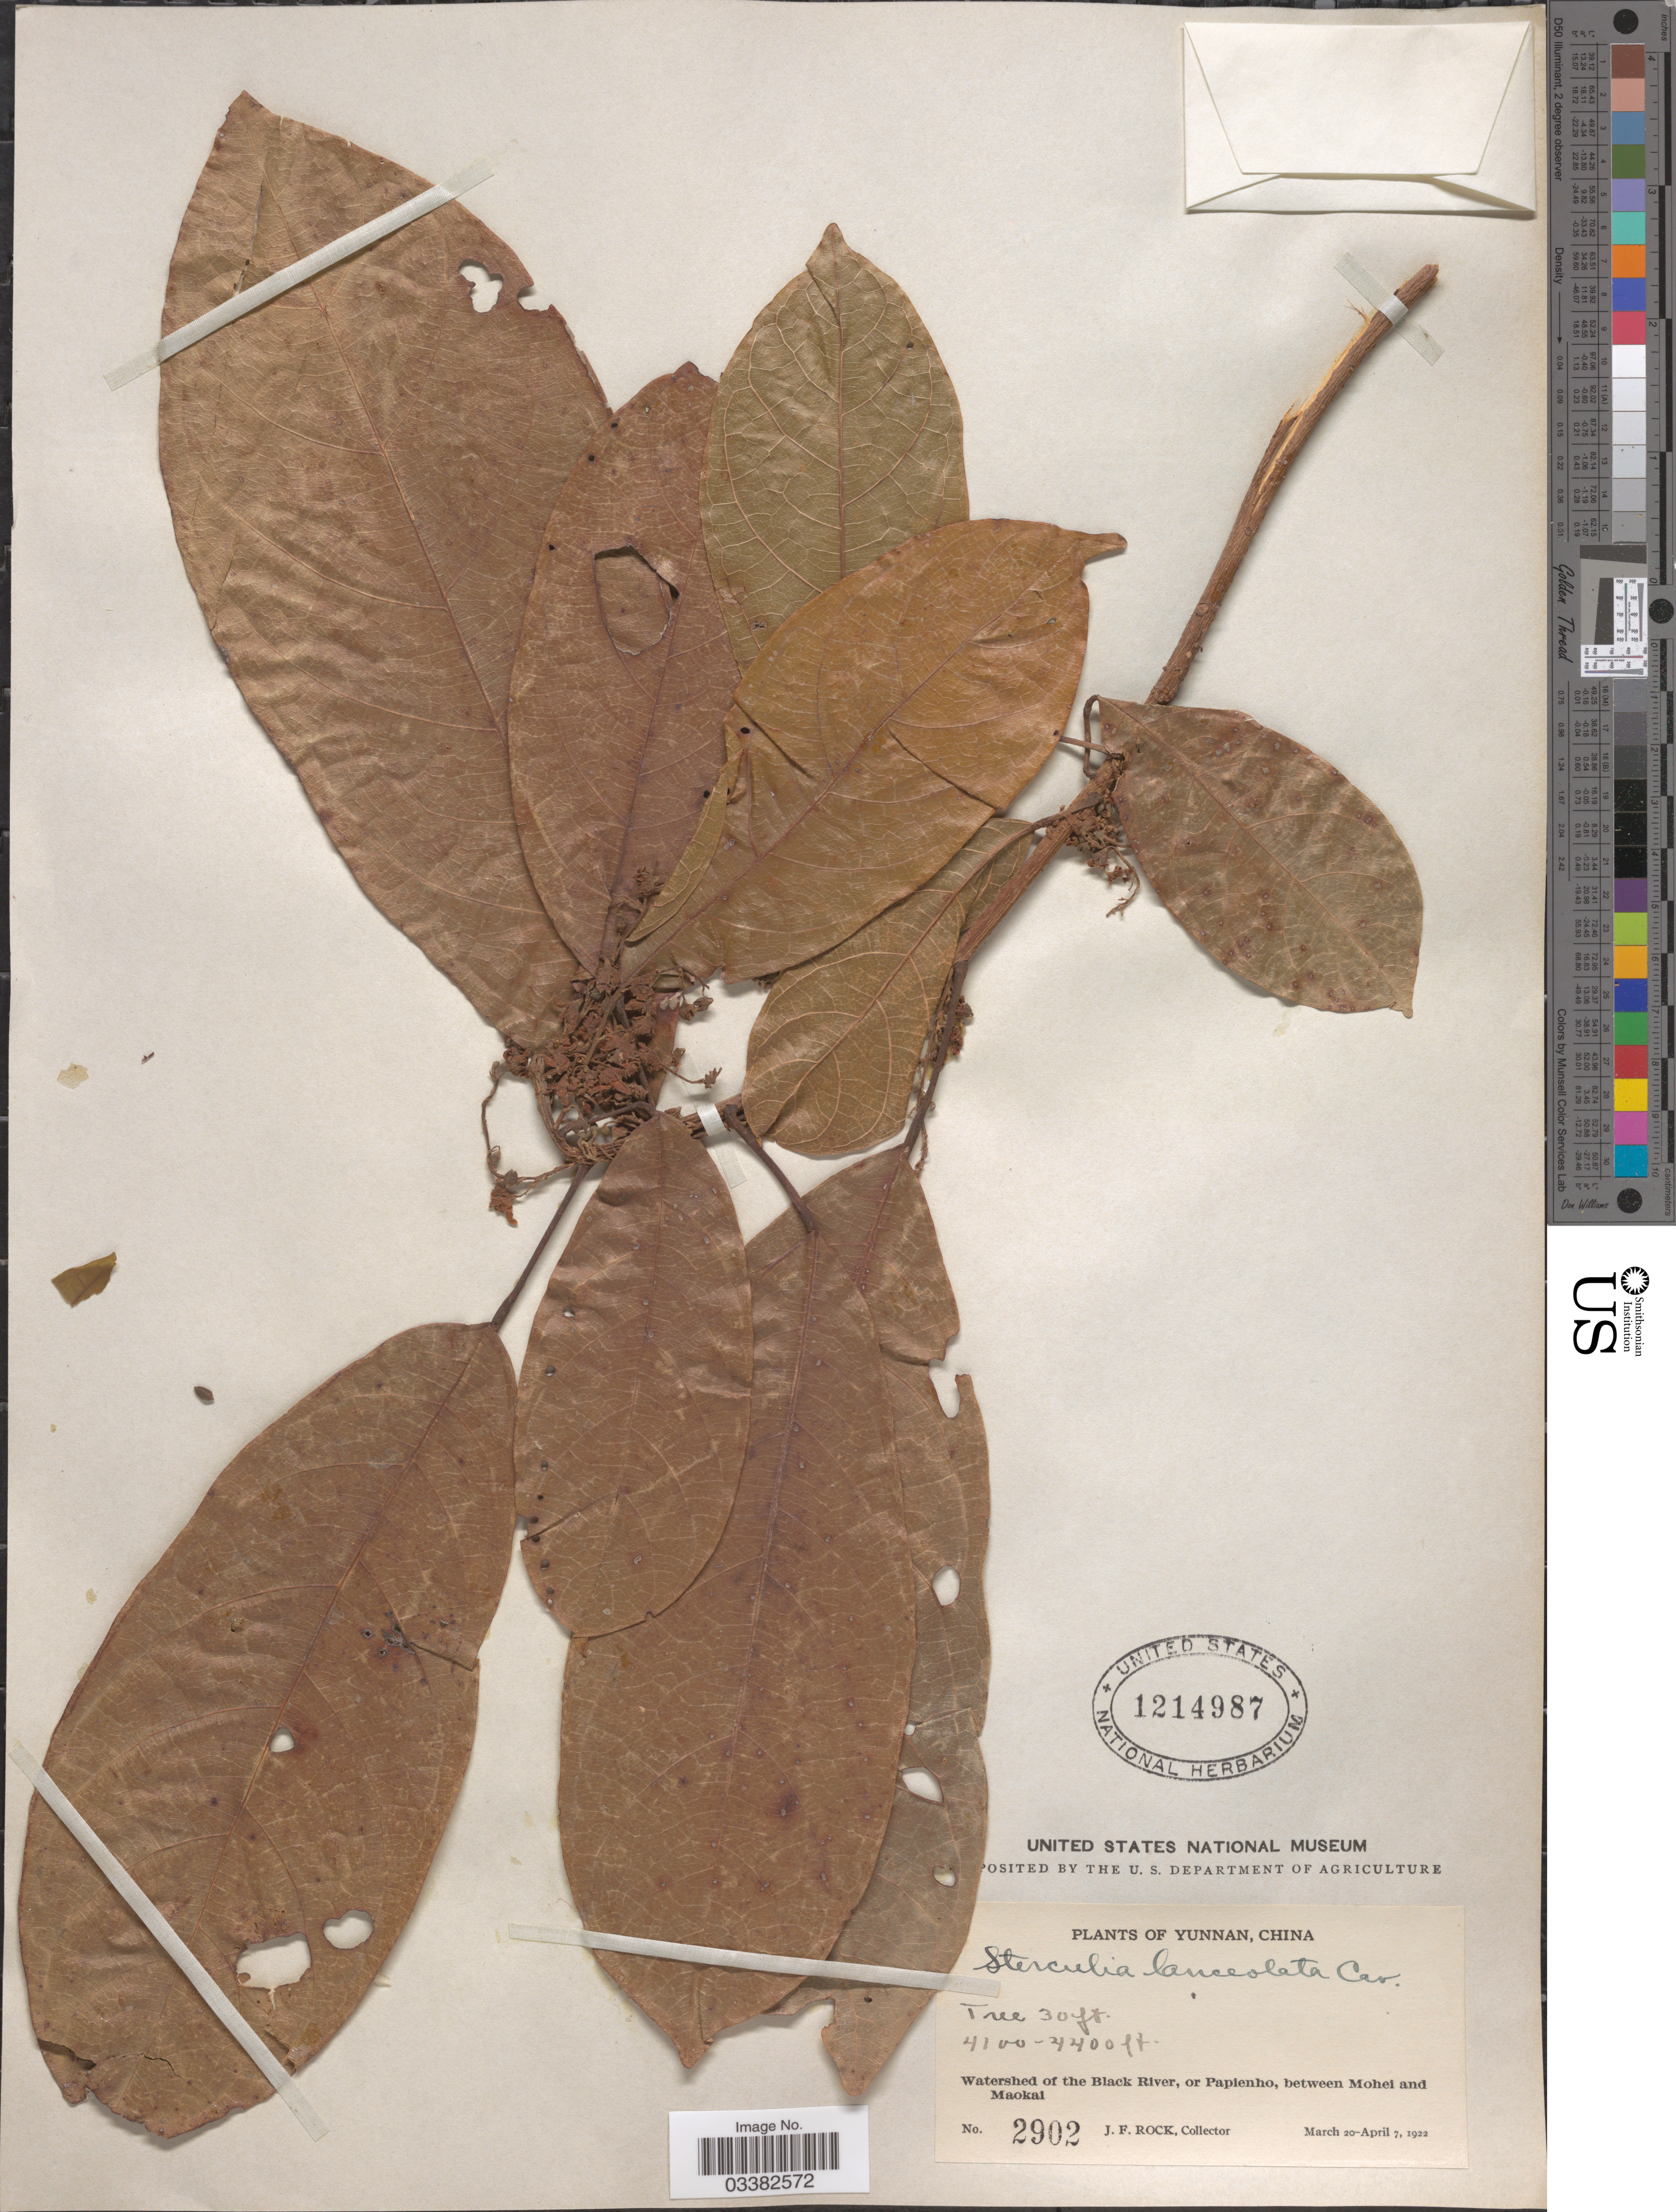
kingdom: Plantae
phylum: Tracheophyta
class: Magnoliopsida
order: Malvales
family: Malvaceae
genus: Sterculia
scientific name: Sterculia lanceolata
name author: Cav.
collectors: J. Rock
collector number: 2902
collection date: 1922-03-20/1922-04-07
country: China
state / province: Yunnan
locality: Watershed of the Black River, or Papienho, between Mohei and Maokai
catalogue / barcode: US 1214987